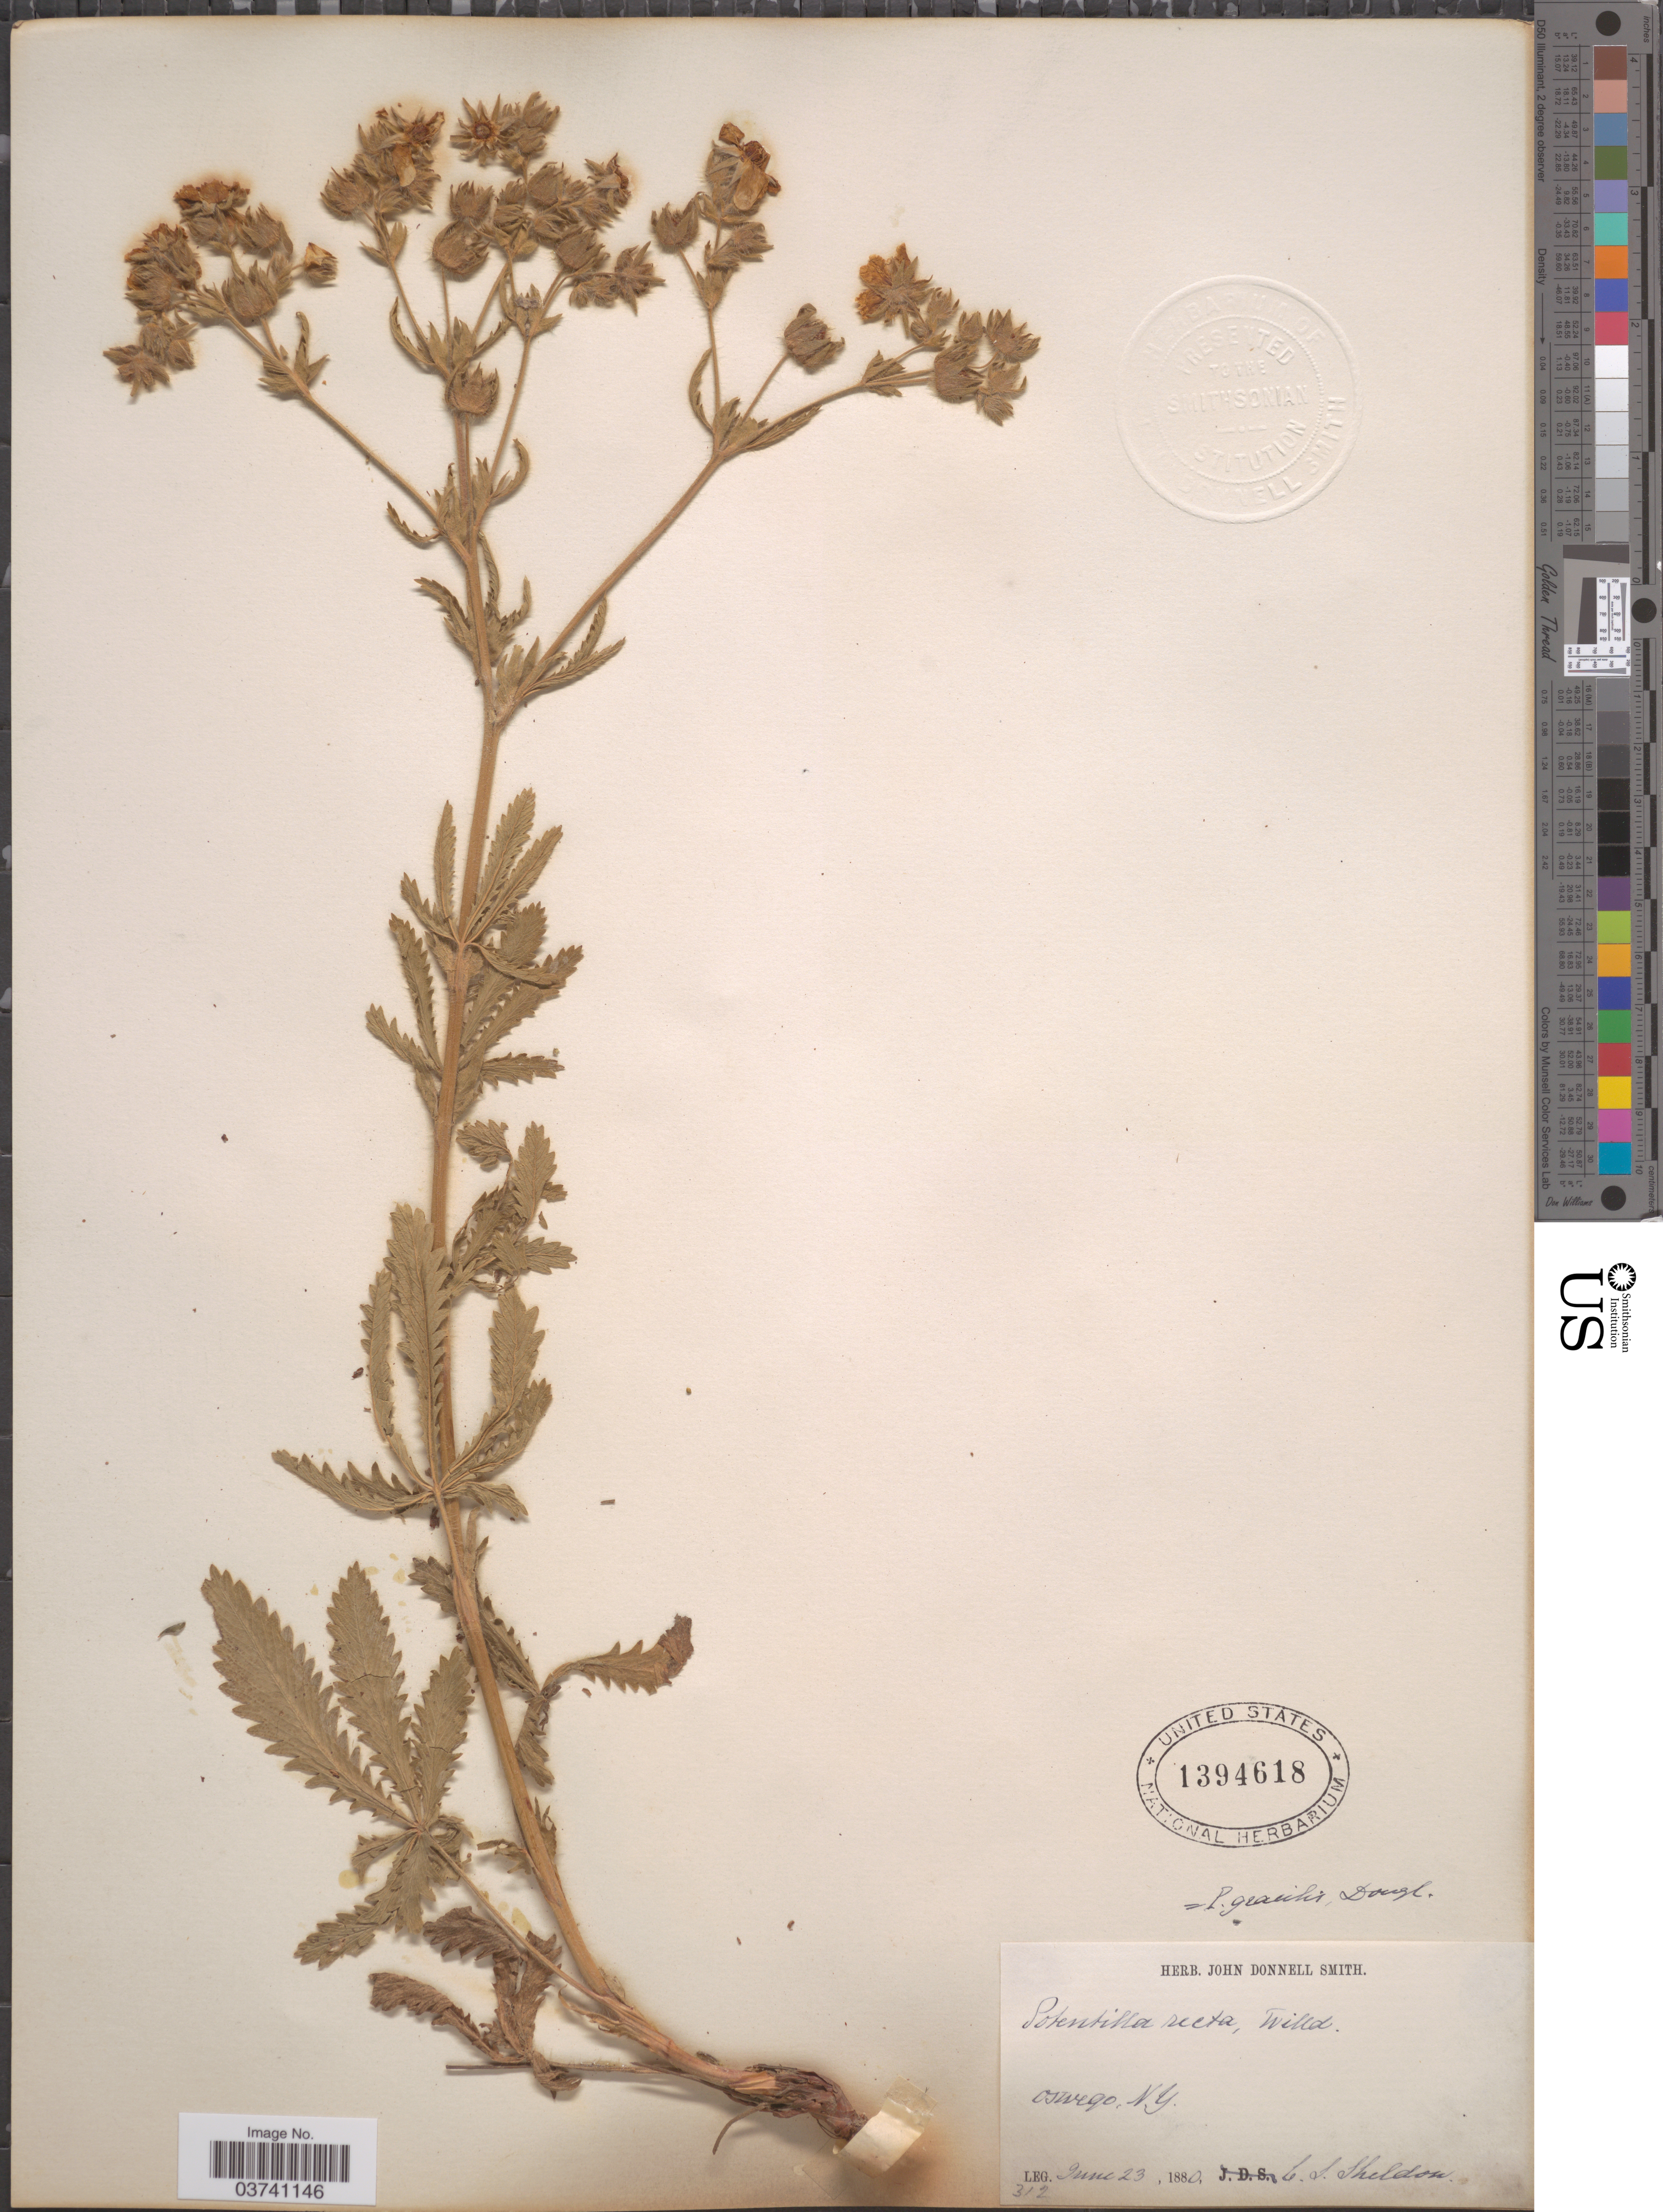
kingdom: Plantae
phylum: Tracheophyta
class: Magnoliopsida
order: Rosales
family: Rosaceae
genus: Potentilla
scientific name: Potentilla recta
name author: L.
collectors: C. S. Sheldon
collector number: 312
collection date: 1880-06-23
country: United States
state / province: New York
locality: Oswego.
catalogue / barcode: US 1394618